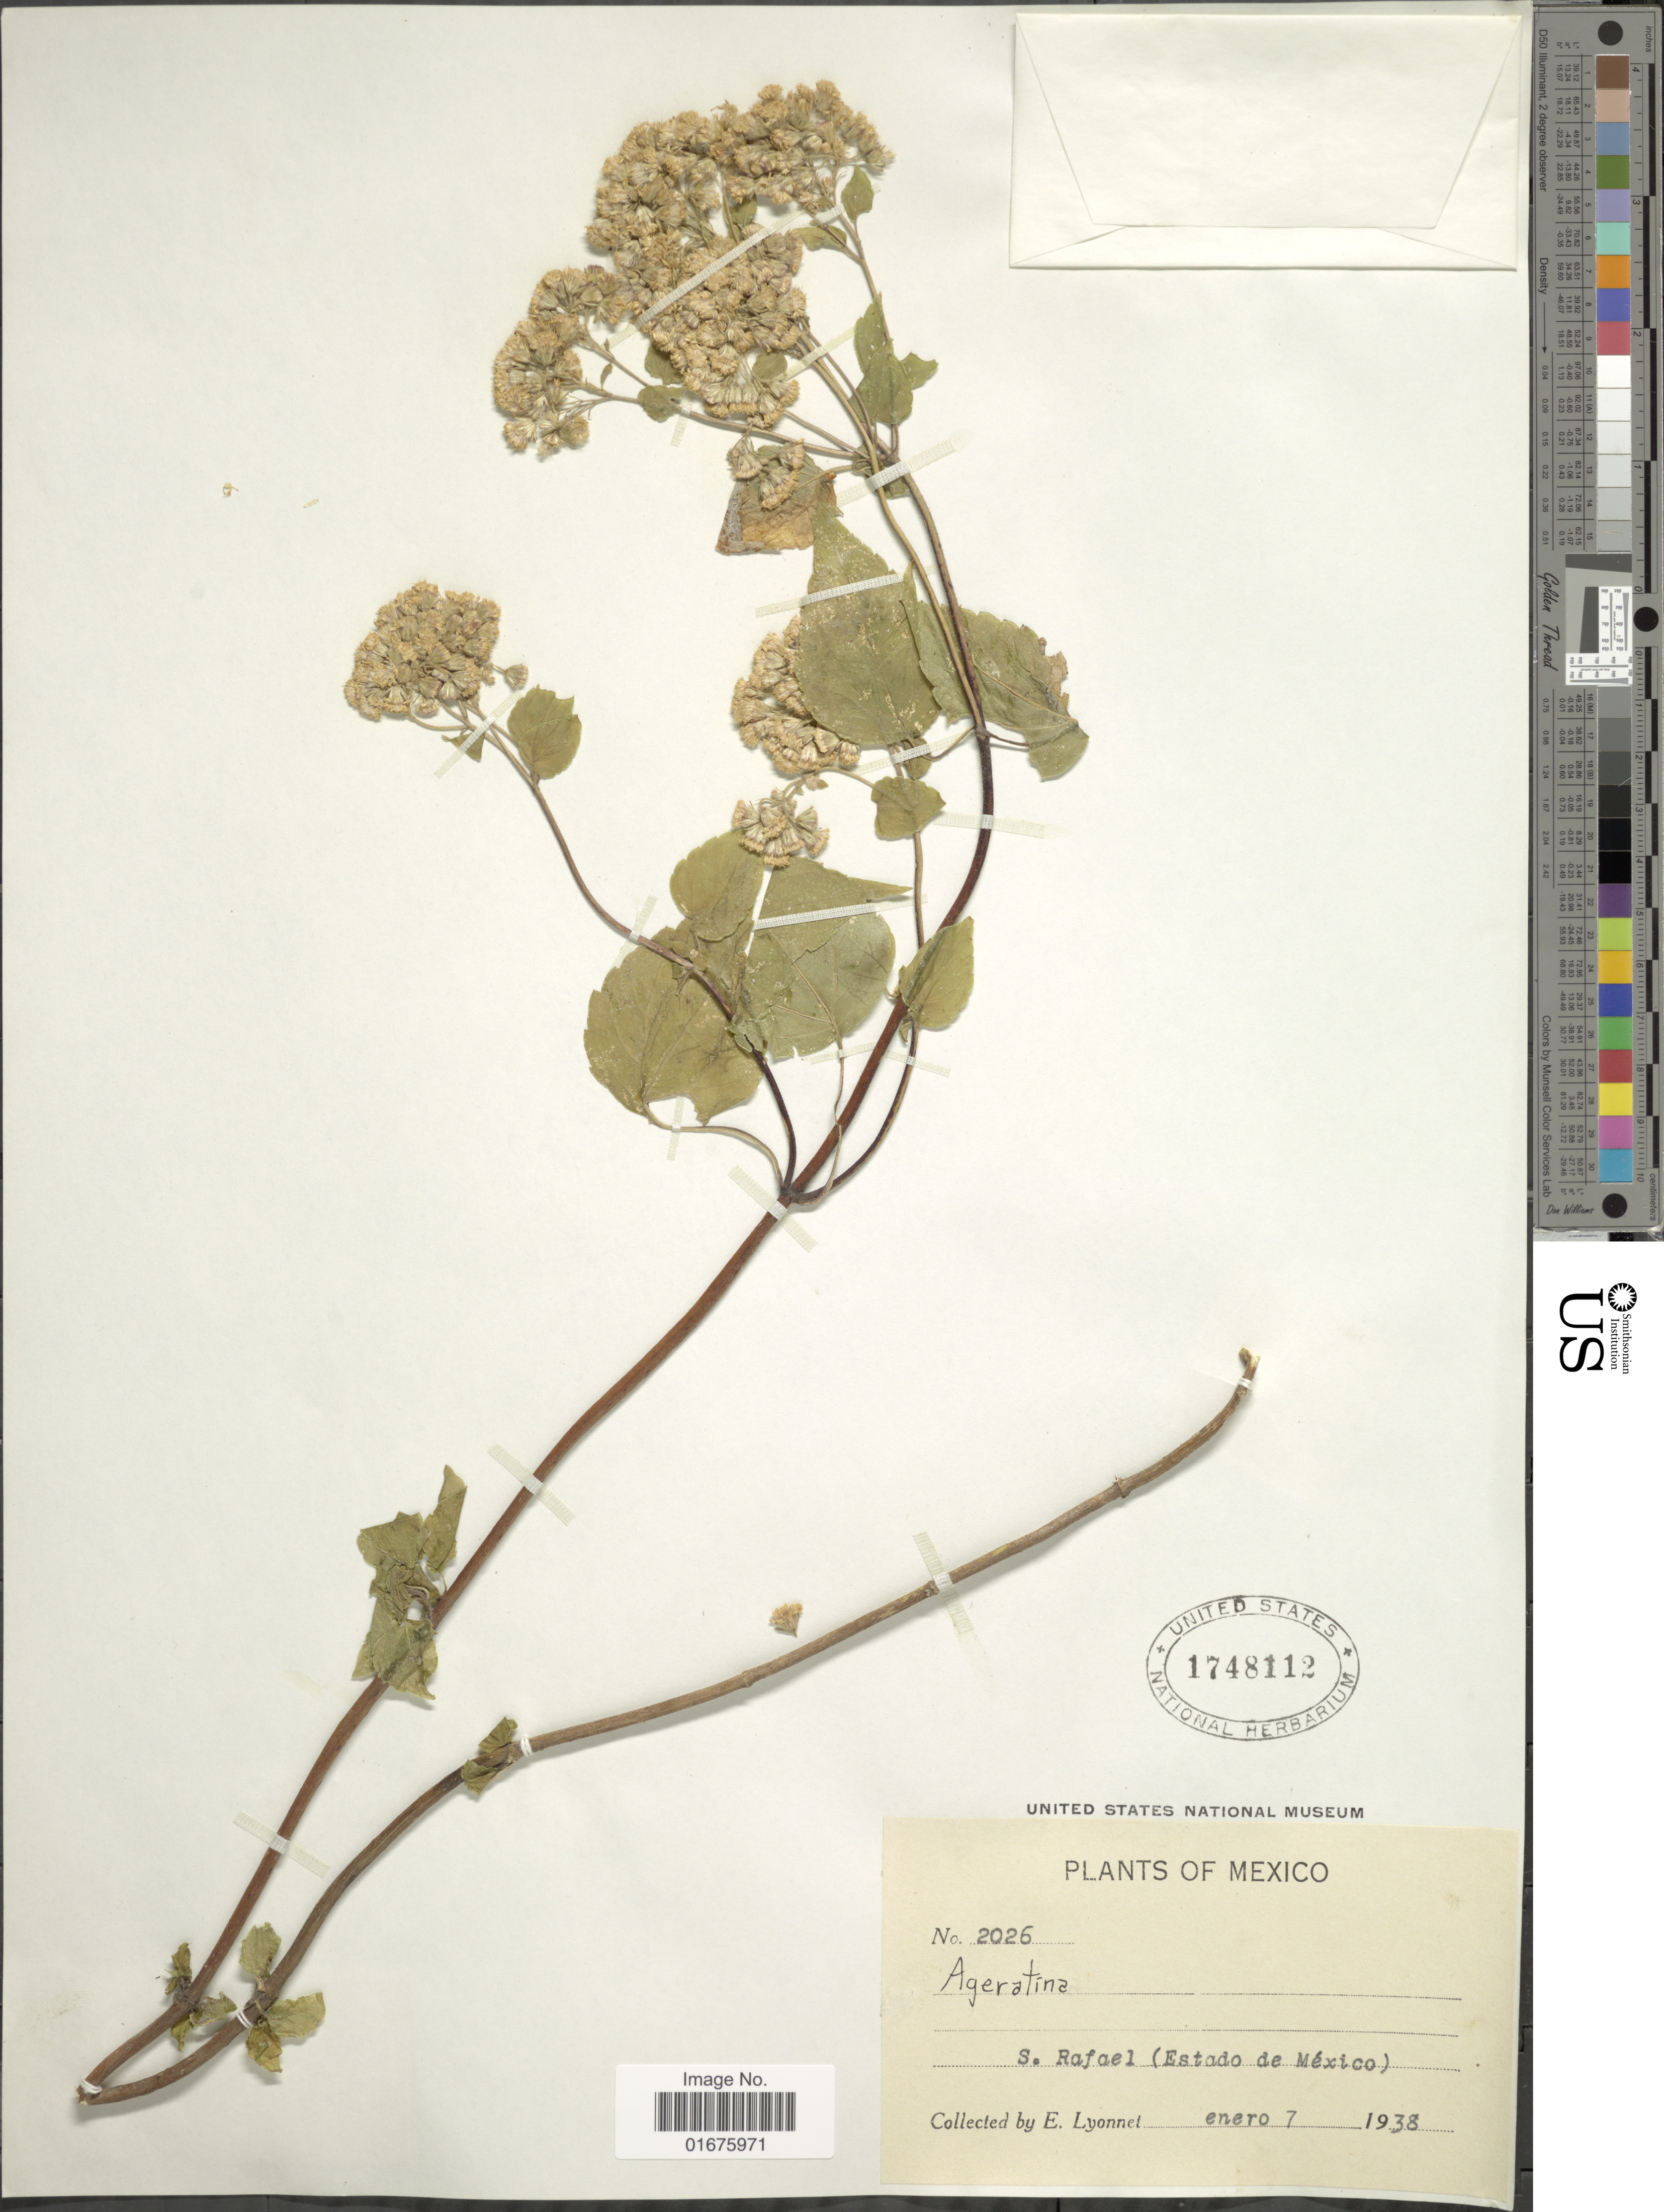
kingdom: Plantae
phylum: Tracheophyta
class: Magnoliopsida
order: Asterales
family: Asteraceae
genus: Ageratina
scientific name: Ageratina isolepis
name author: (B.L. Rob.) R.M. King & H. Rob.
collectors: E. Lyonnet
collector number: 2026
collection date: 1938-01-07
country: Mexico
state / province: México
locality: S. Rafael (Estado de México)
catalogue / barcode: US 1748112